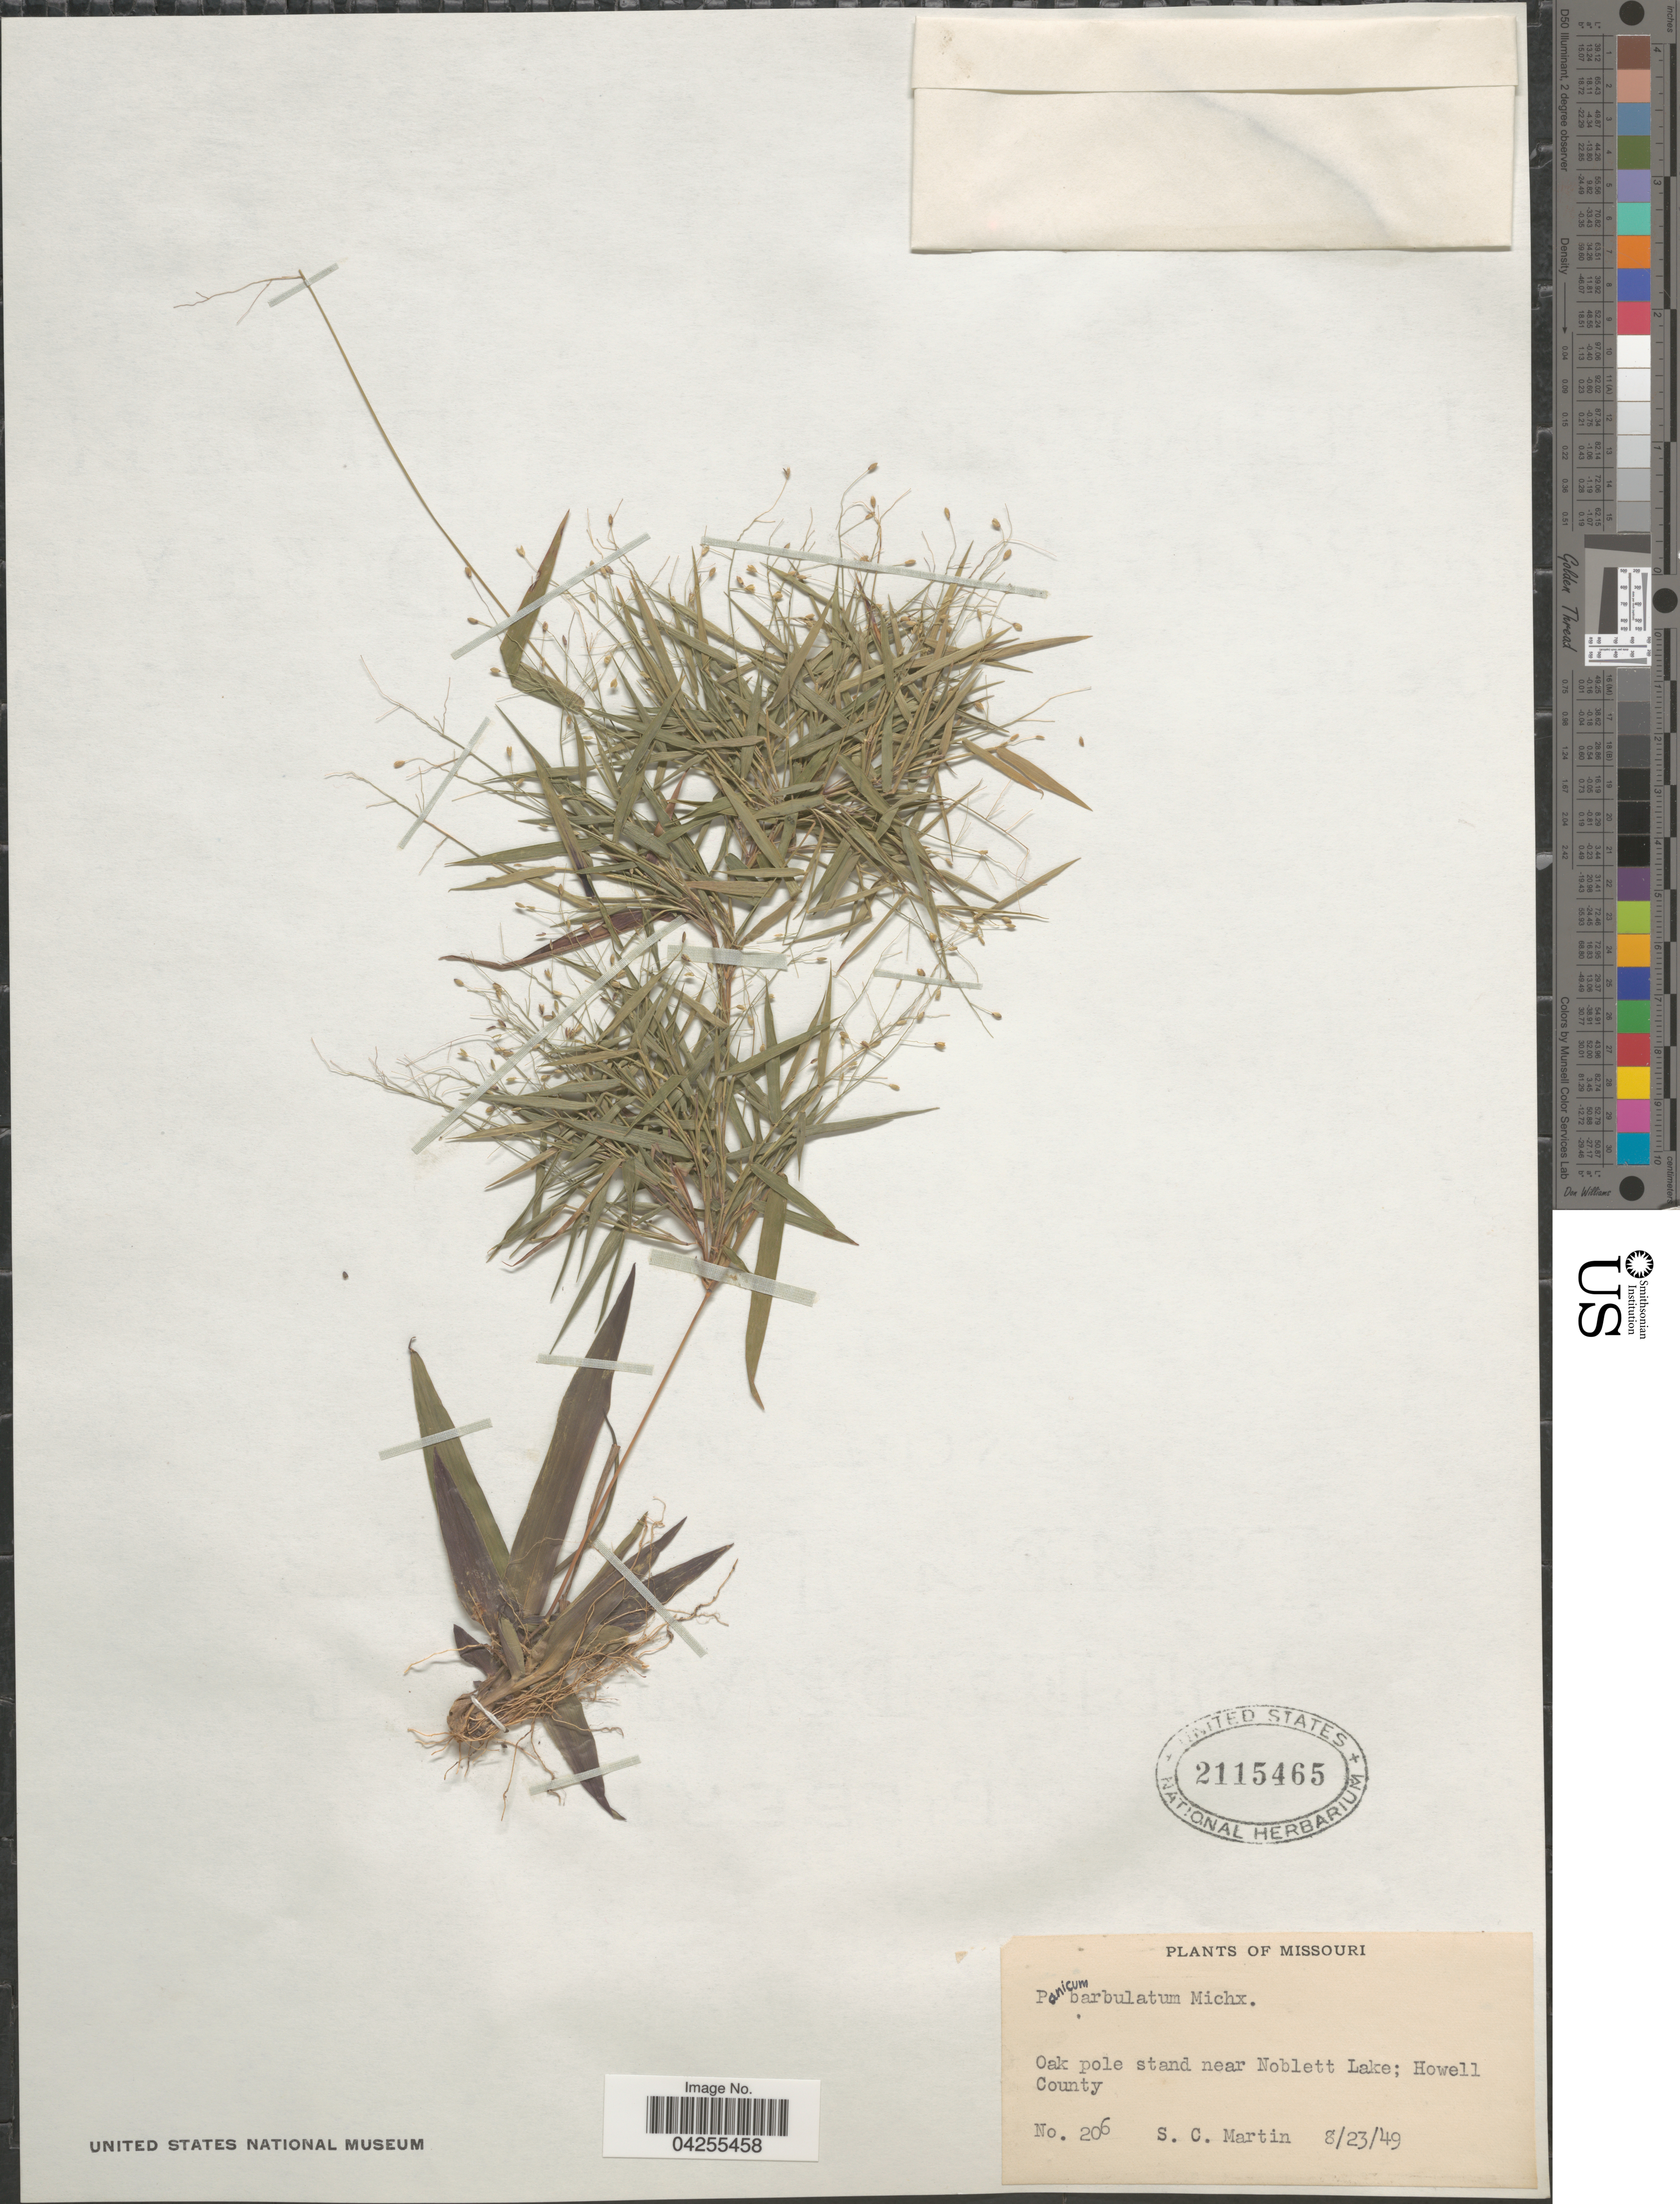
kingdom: Plantae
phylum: Tracheophyta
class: Liliopsida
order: Poales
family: Poaceae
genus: Dichanthelium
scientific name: Dichanthelium dichotomum var. dichotomum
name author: (L.) Gould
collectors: S. C. Martin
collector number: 206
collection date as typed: Transcribed d/m/y: 23/8/49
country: United States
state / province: Missouri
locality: Oak pole stand near Noblett Lake; Howell County.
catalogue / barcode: US 2115465